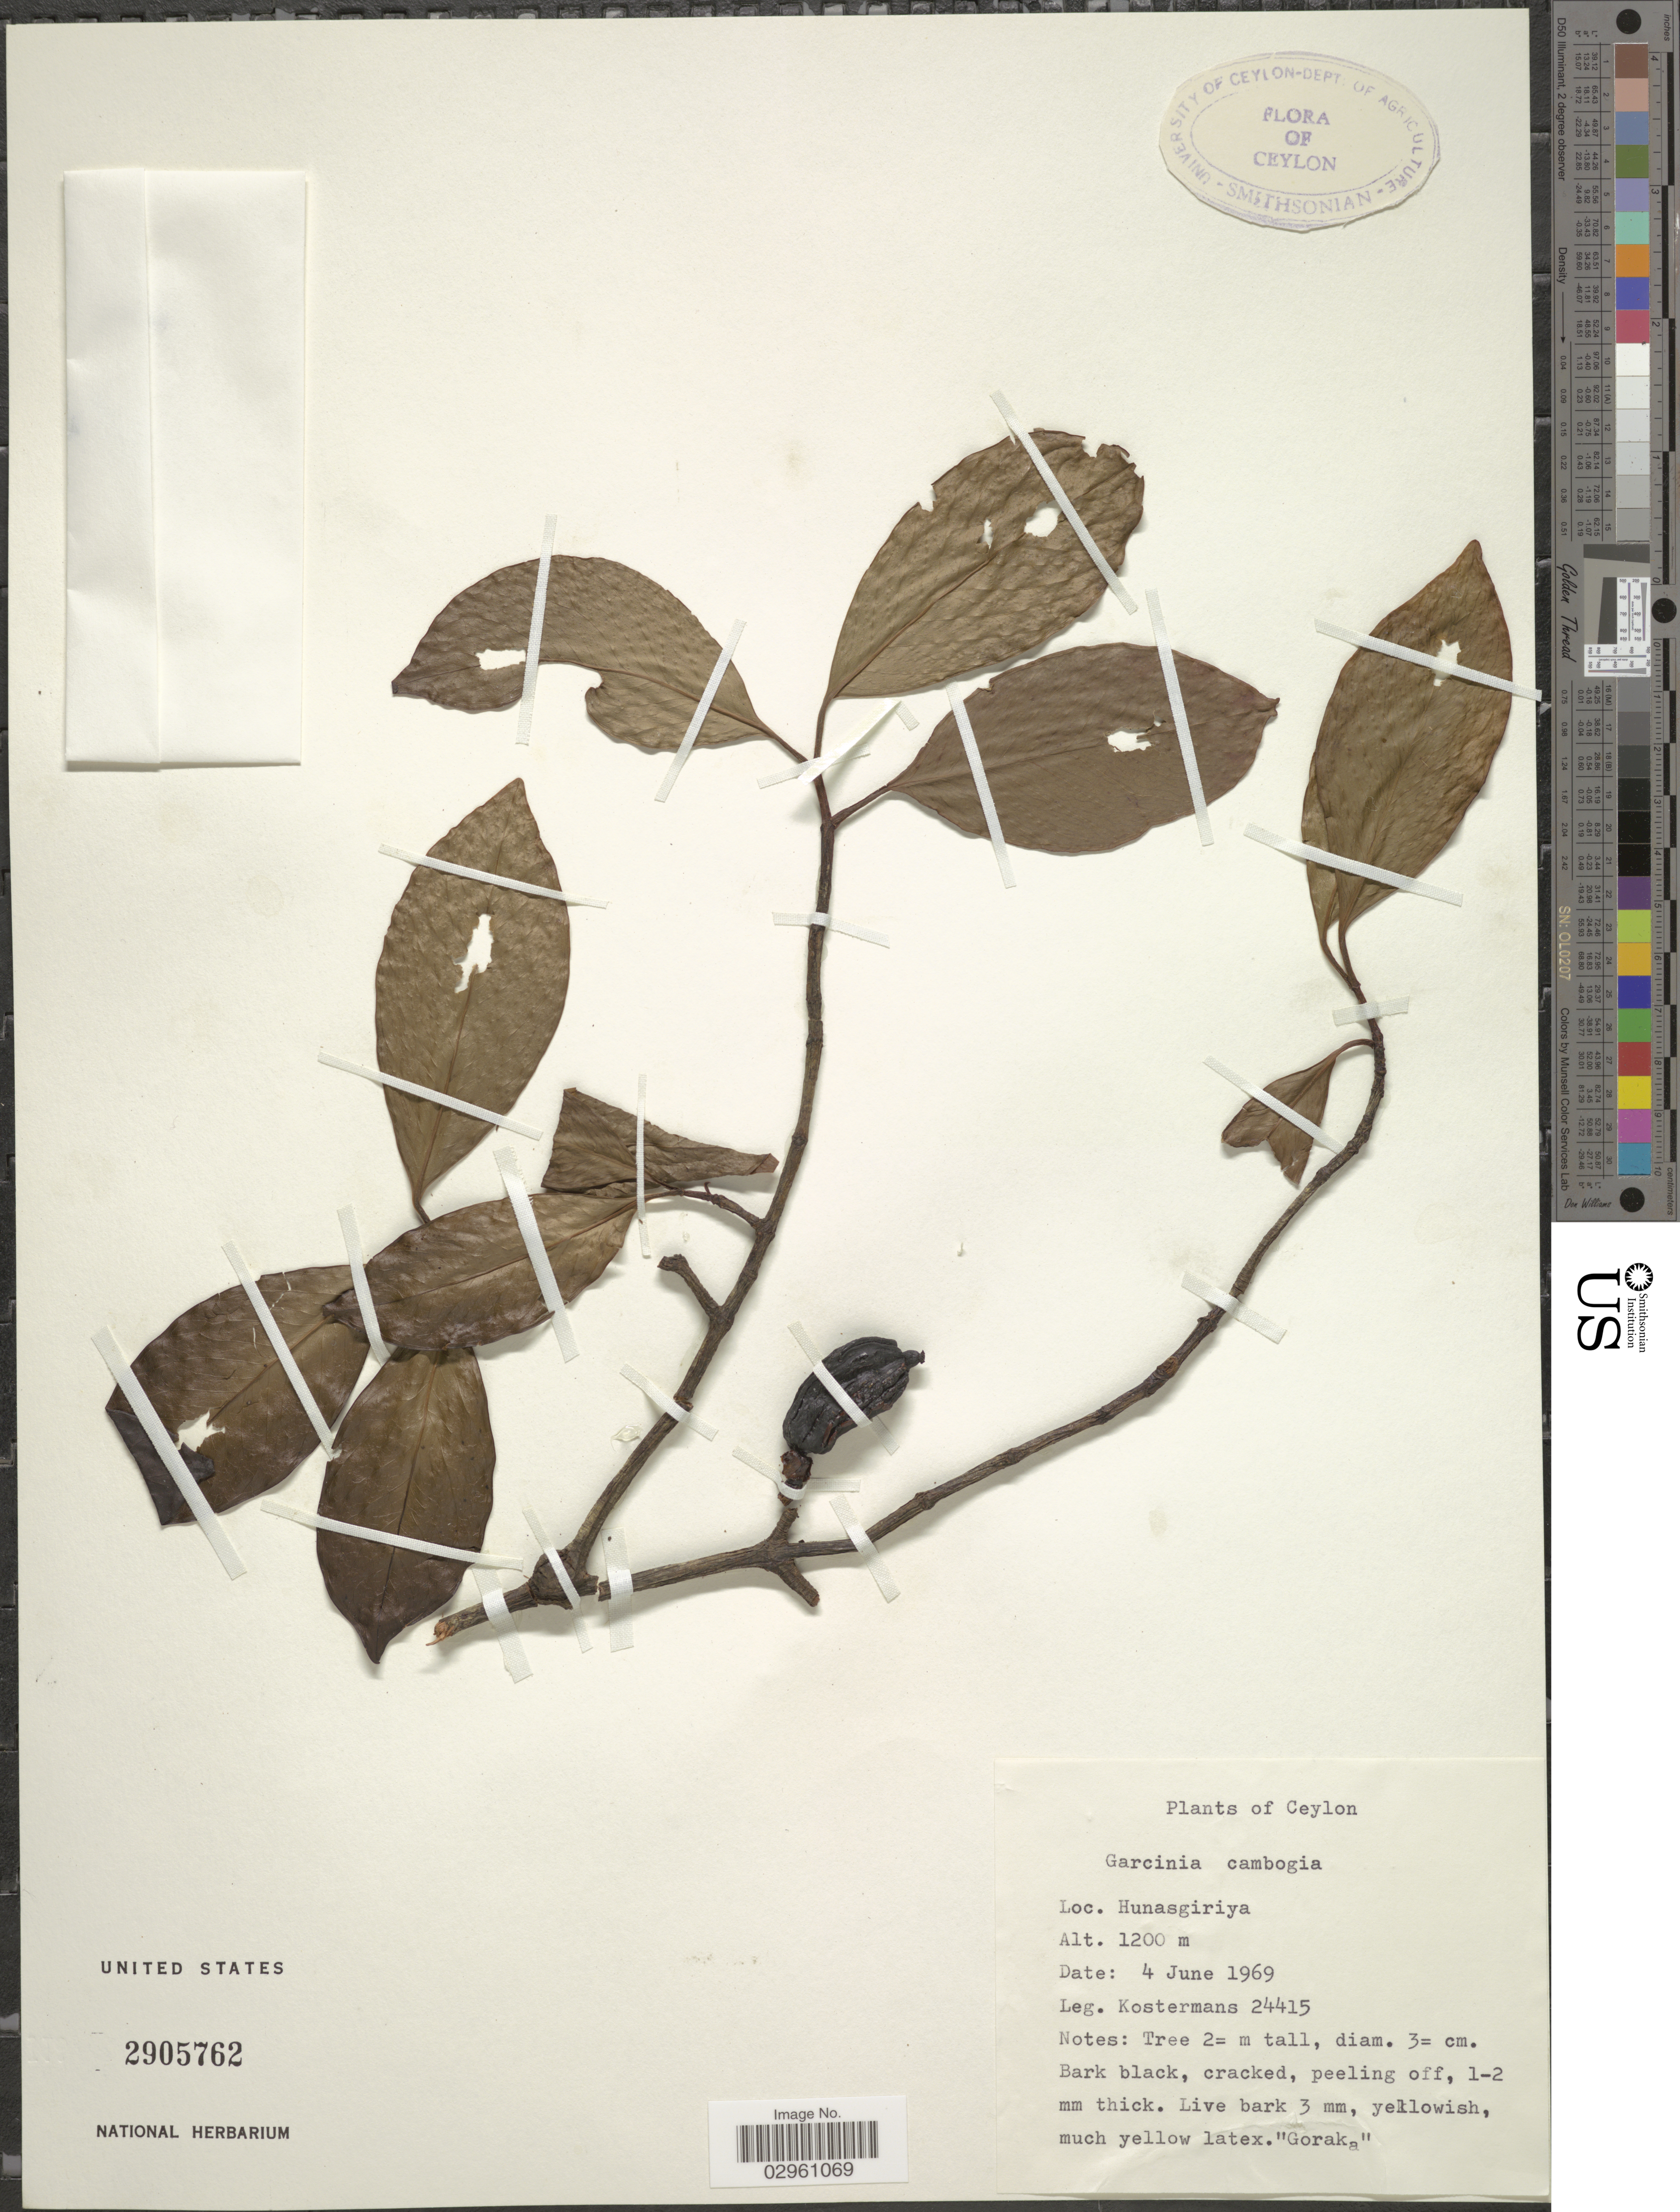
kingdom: Plantae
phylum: Tracheophyta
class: Magnoliopsida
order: Malpighiales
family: Clusiaceae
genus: Garcinia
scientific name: Garcinia cambogia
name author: Desr.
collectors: Kostermans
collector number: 24415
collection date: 1971-06-04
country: Sri Lanka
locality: Ceylon. Hunasgiriya.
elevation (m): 1200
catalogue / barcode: US 2905762